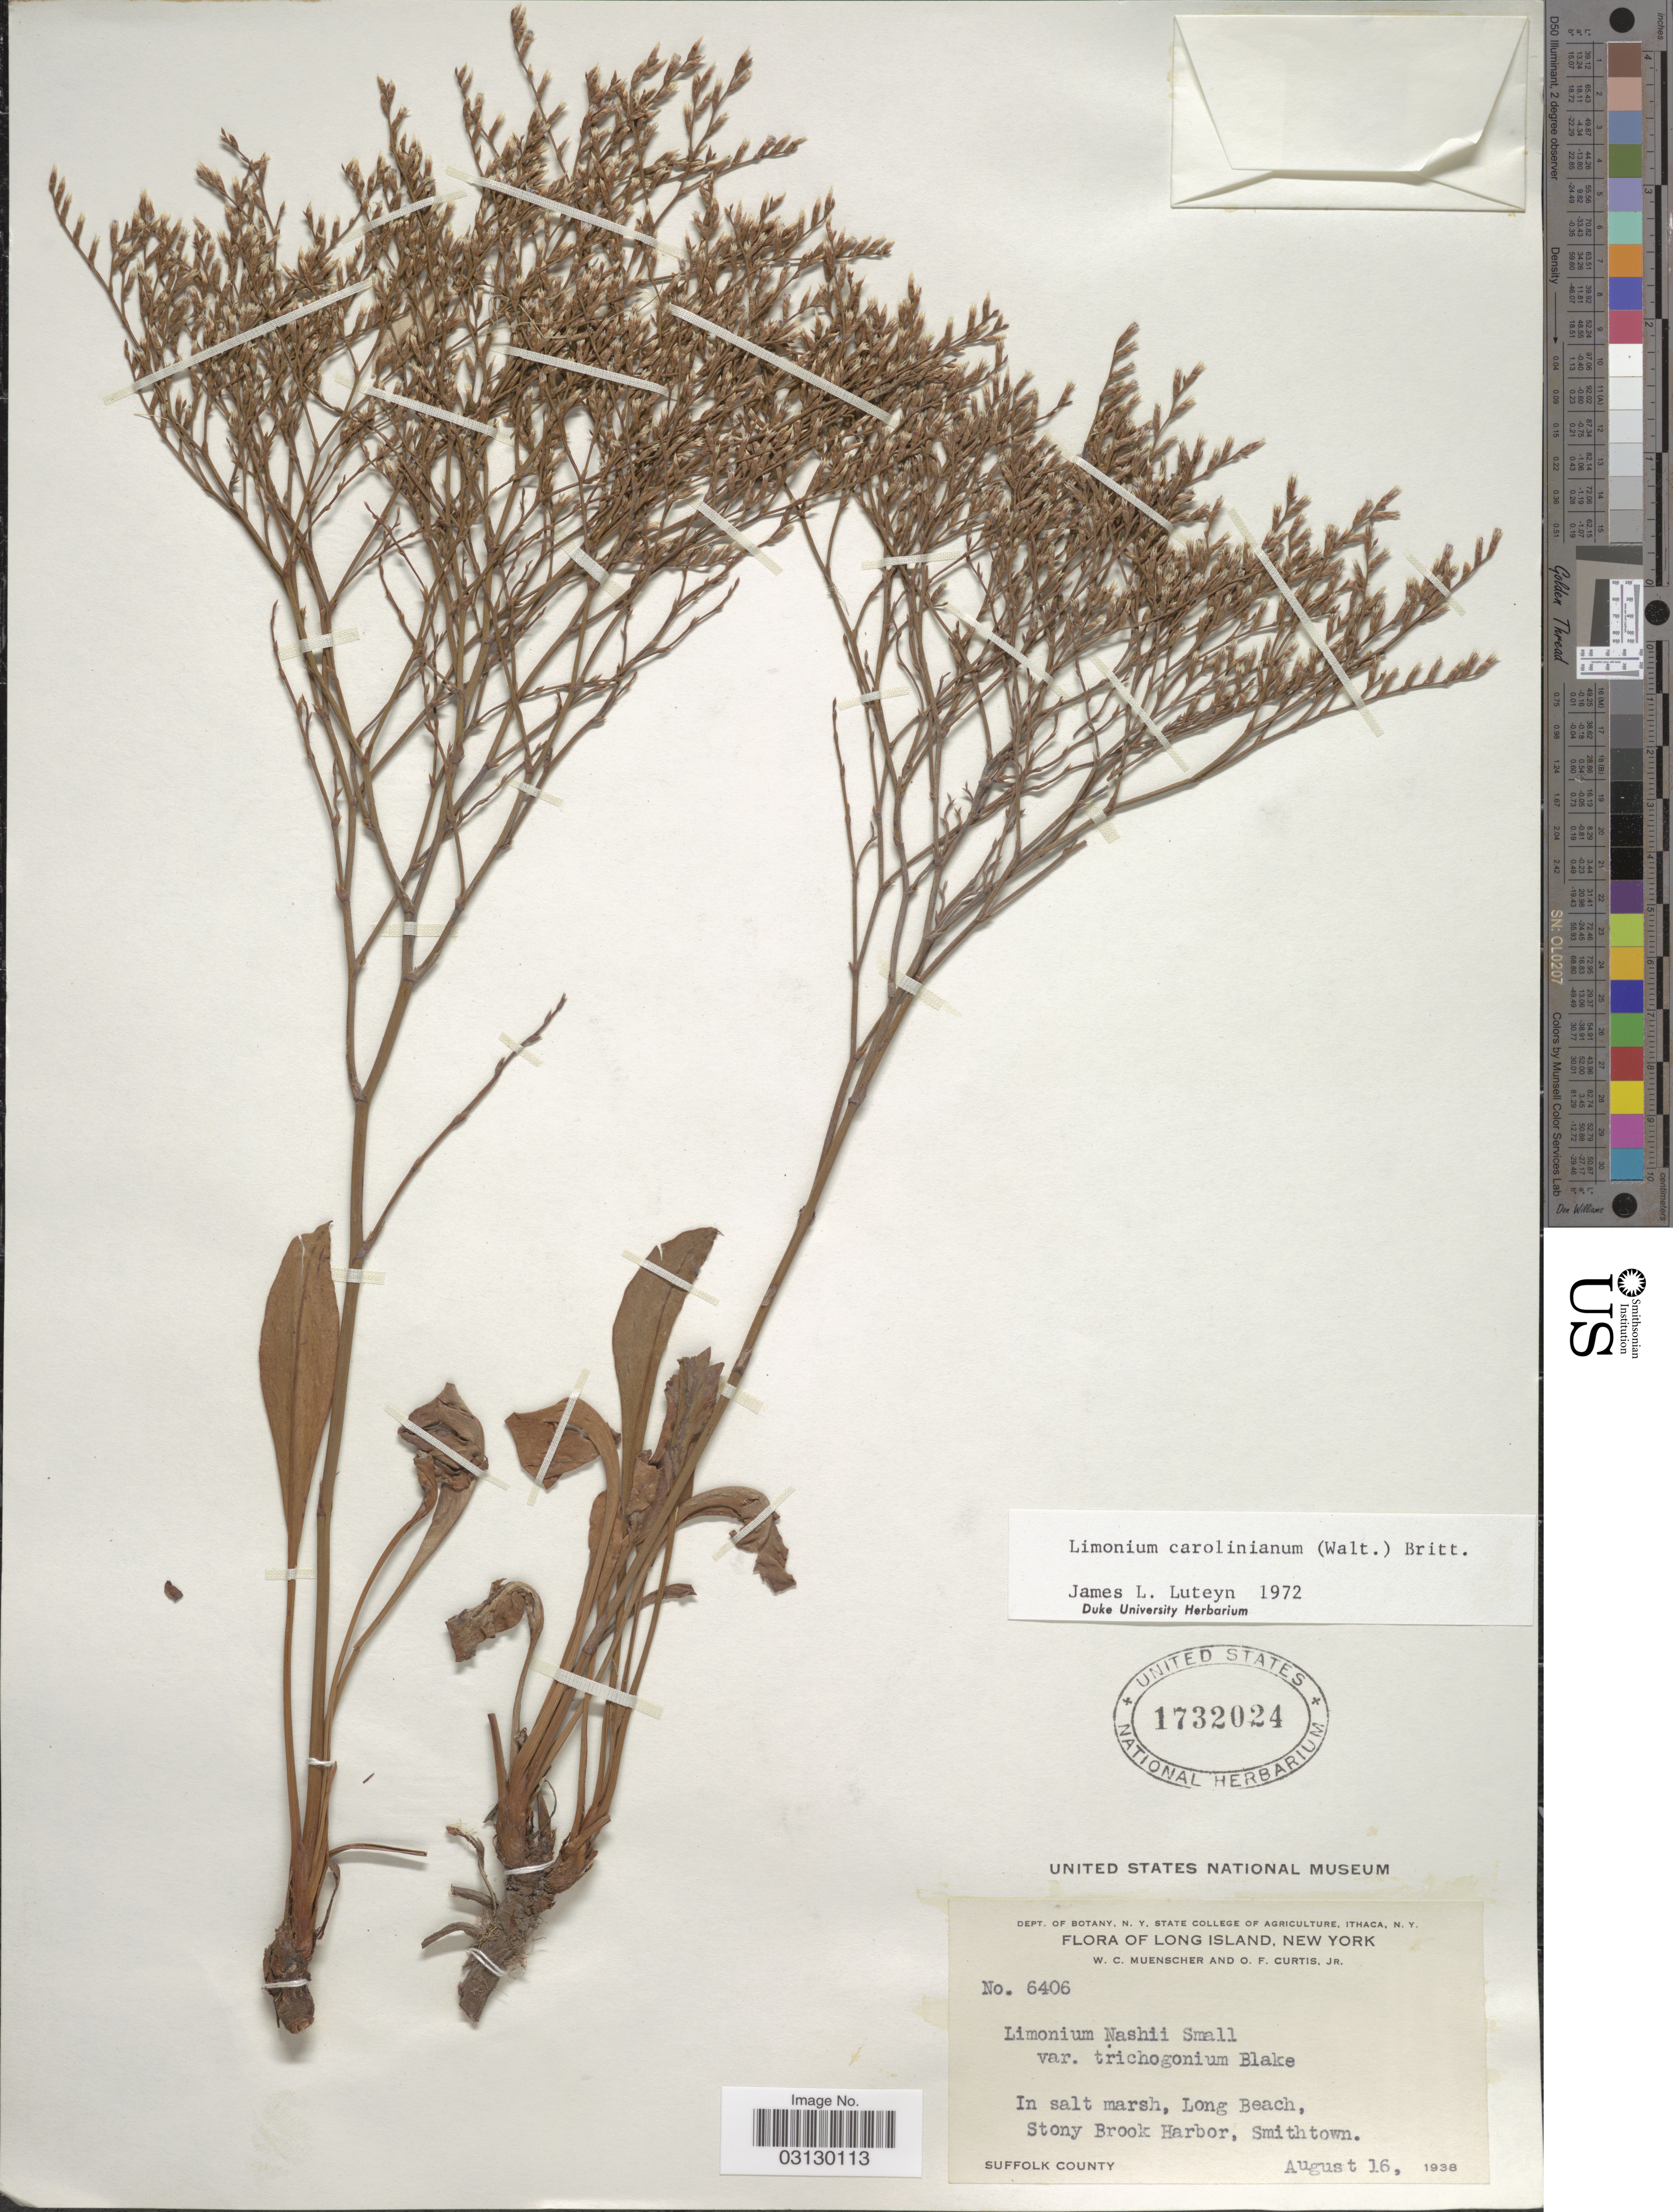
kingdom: Plantae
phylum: Tracheophyta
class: Magnoliopsida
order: Caryophyllales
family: Plumbaginaceae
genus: Limonium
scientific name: Limonium carolinianum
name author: (Walter) Britton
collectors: W. Muenscher & O. Curtis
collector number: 6406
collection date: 1938-08-16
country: United States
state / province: New York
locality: Long Island. In salt marsh, Long Beach, Stony Brook Harbor, Smithtown.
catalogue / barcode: US 1732024